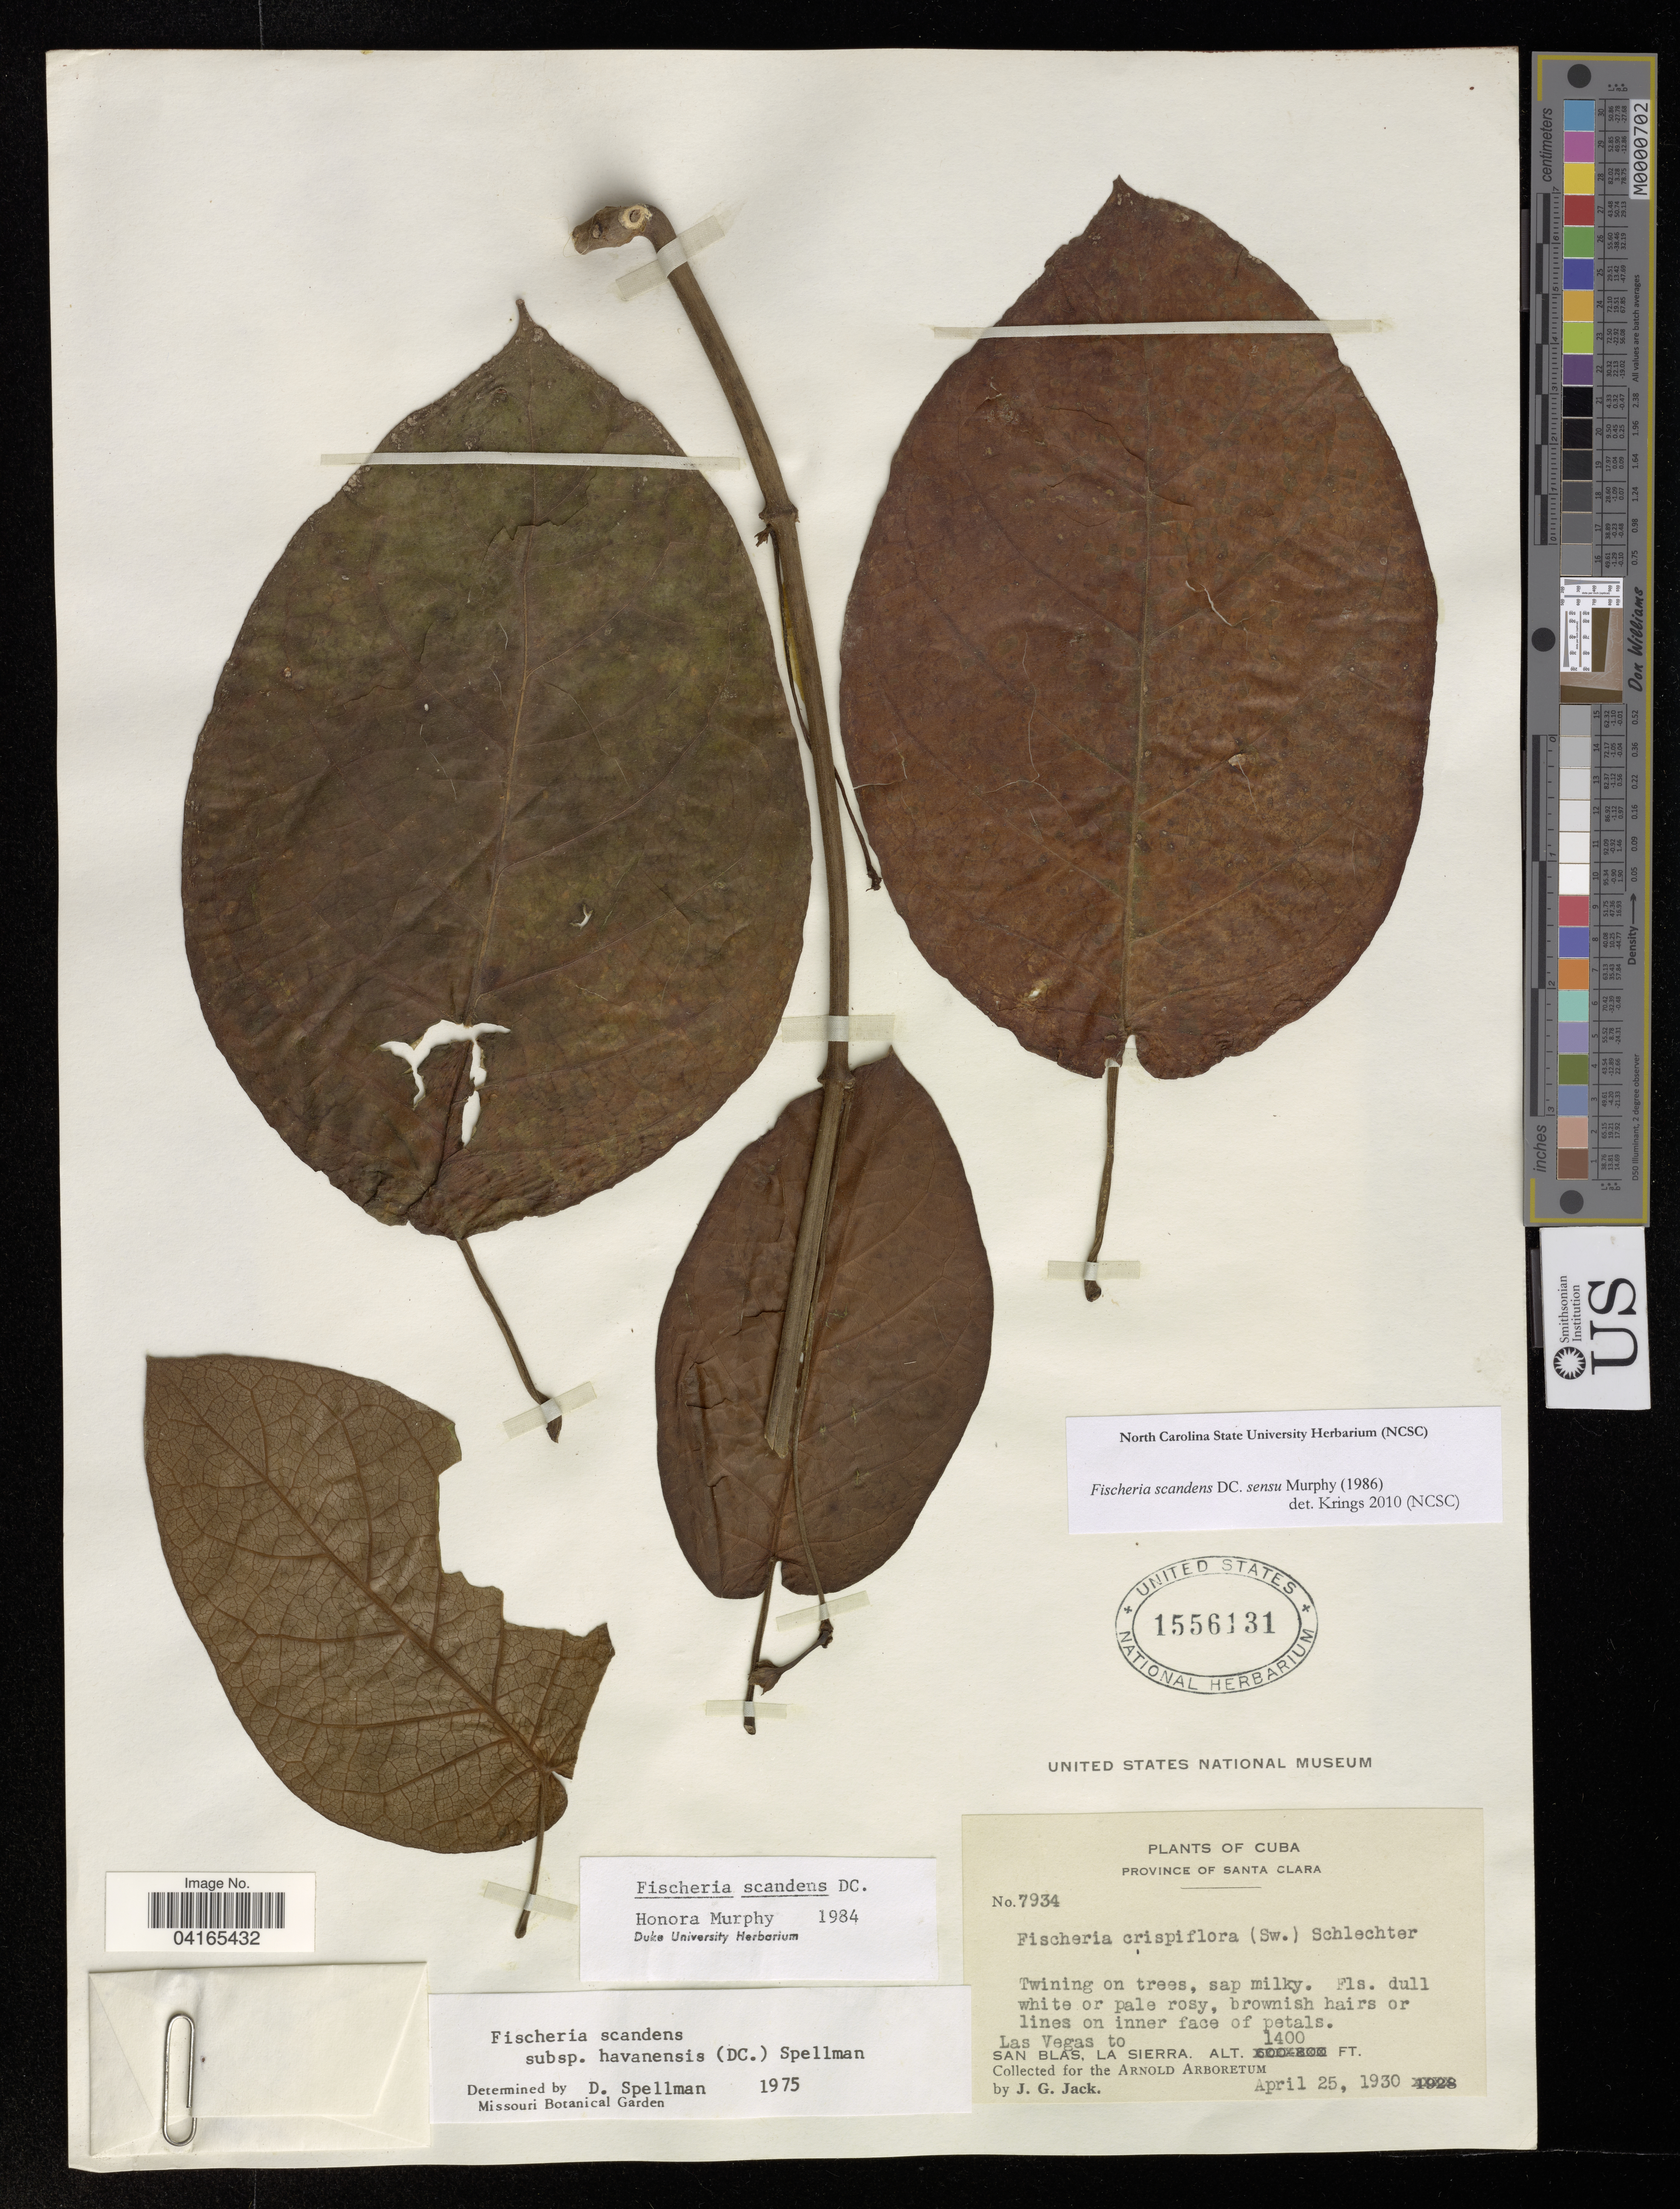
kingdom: Plantae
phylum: Tracheophyta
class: Magnoliopsida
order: Gentianales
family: Apocynaceae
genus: Fischeria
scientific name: Fischeria scandens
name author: DC.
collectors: J. Jack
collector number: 7934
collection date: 1930-04-25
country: Cuba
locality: Province of Santa Clara. Las Vegas to San Blas, La Sierra.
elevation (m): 427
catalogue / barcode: US 1556131